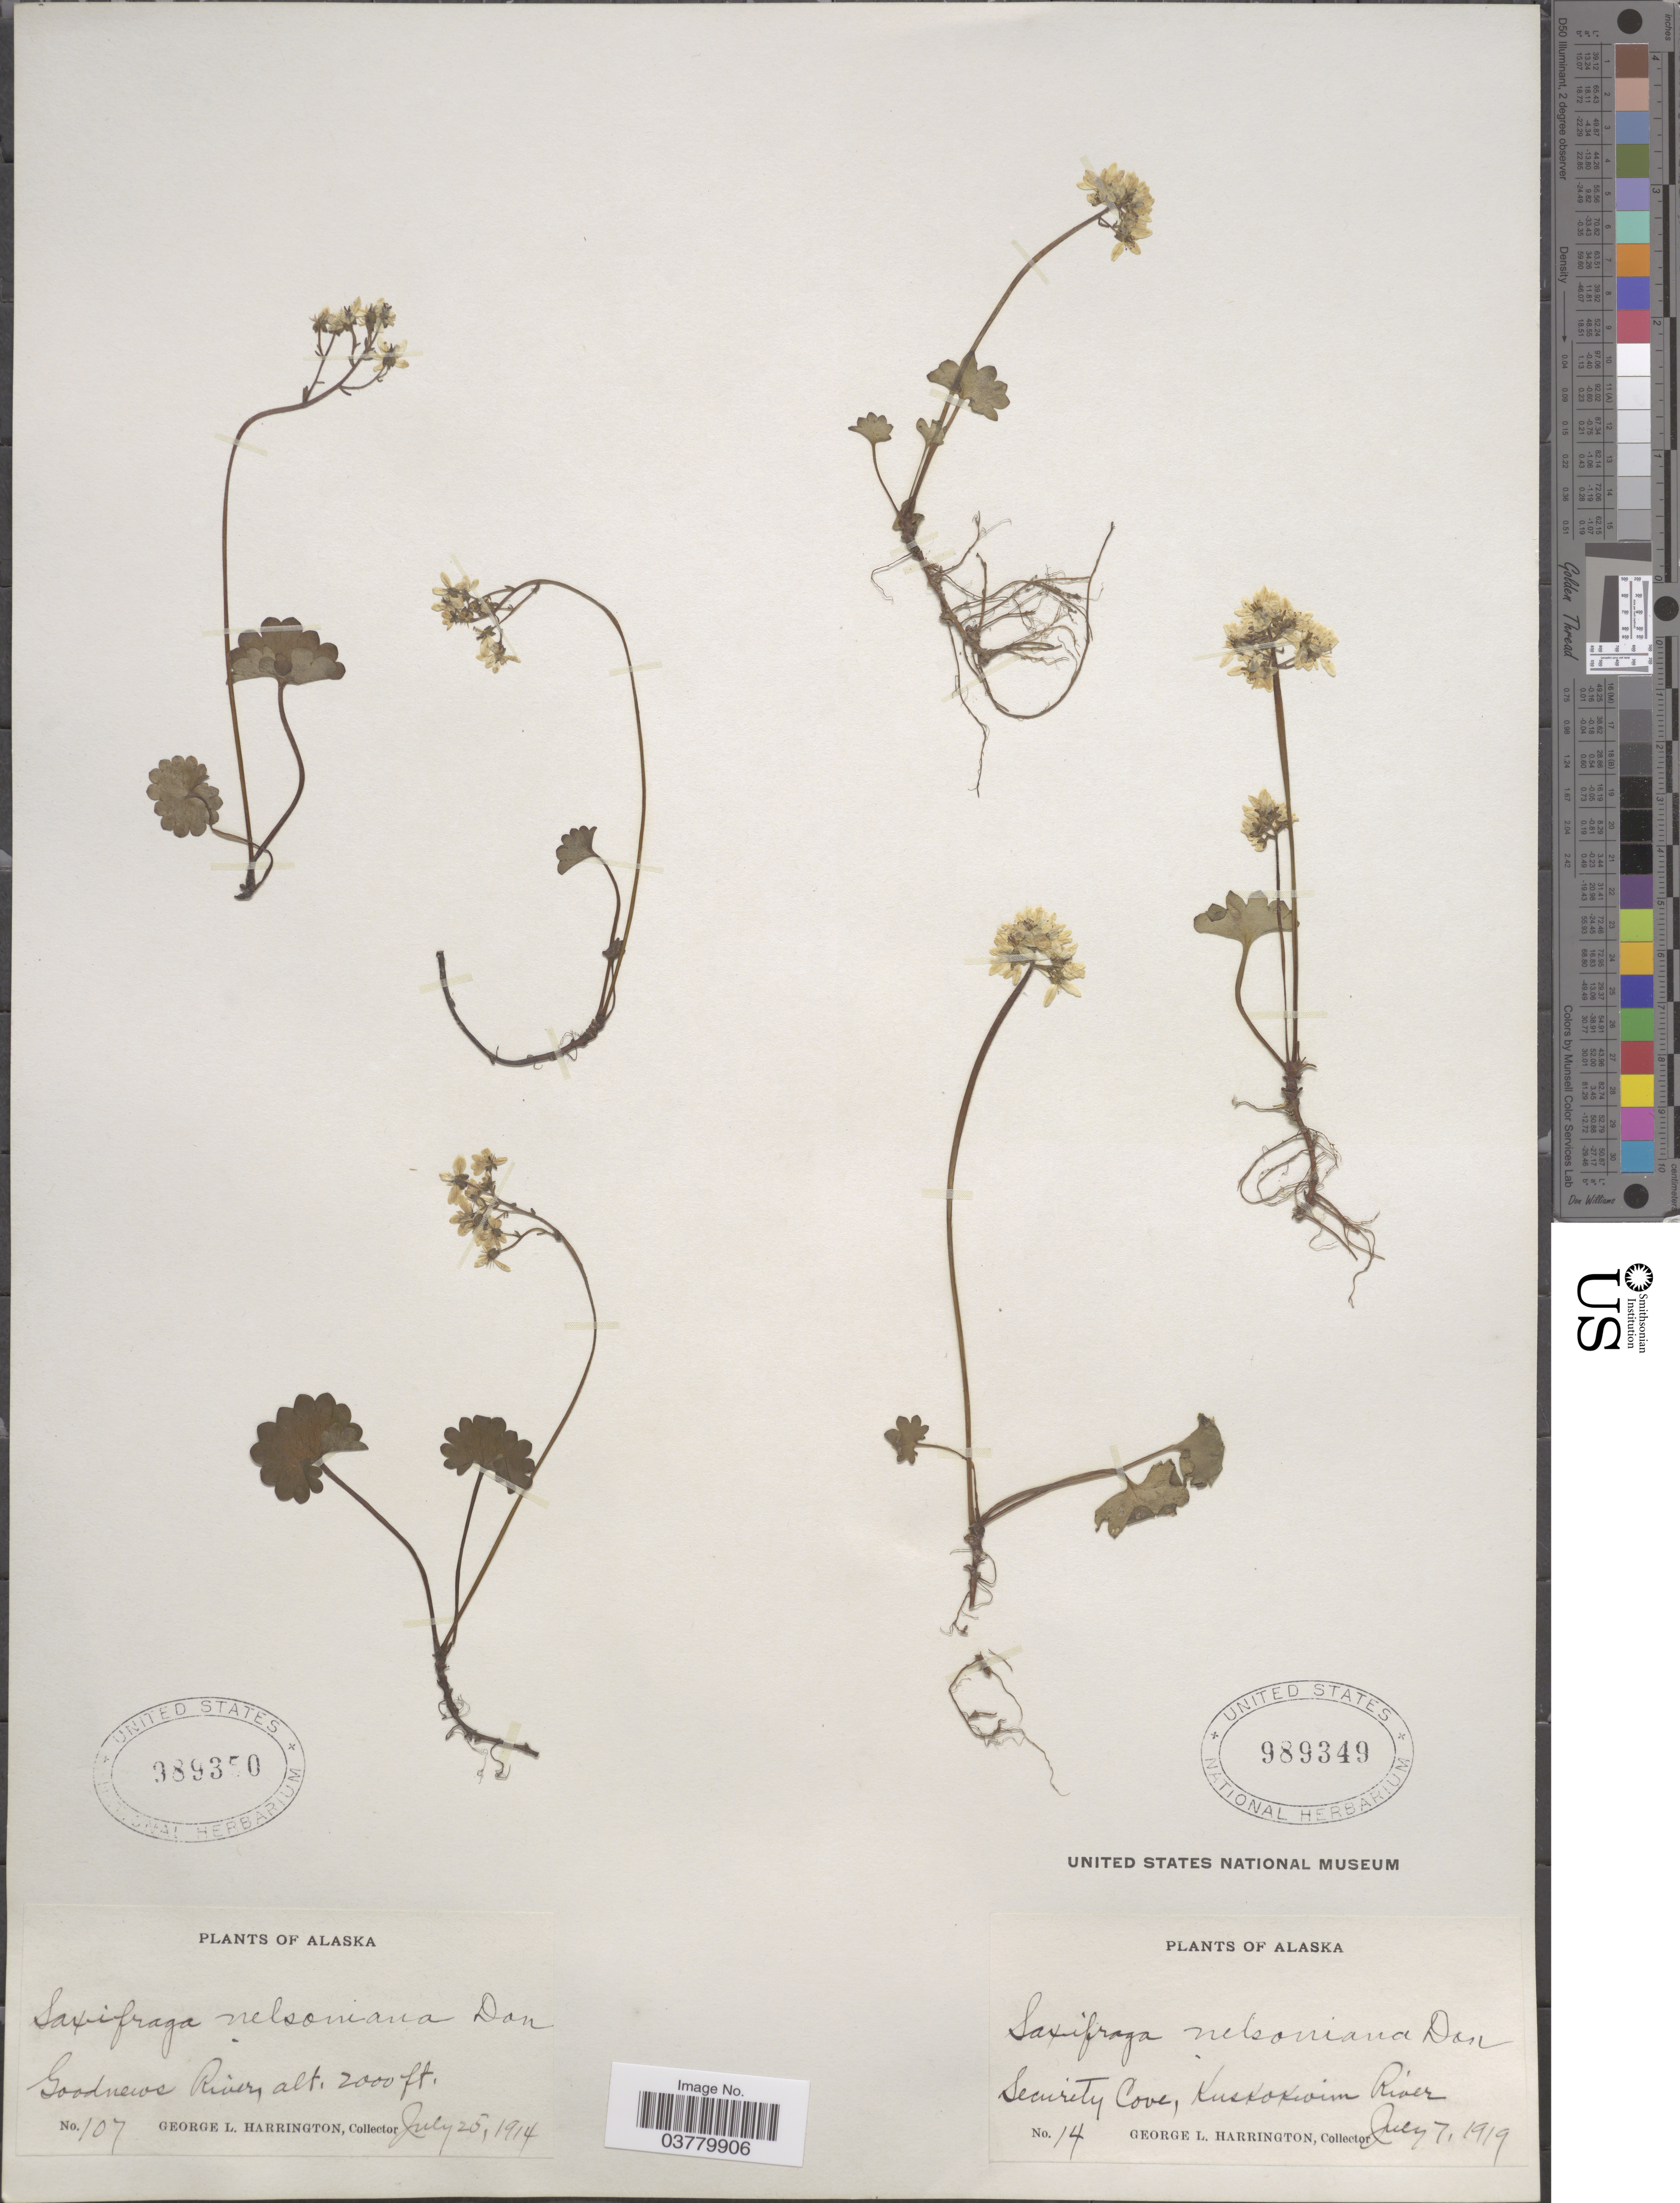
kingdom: Plantae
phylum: Tracheophyta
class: Magnoliopsida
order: Saxifragales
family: Saxifragaceae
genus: Micranthes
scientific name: Micranthes nelsoniana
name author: (D. Don) Small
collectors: G. Harrington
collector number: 14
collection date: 1919-07-07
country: United States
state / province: Alaska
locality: Security Cove, Kuskokwim River.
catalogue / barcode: US 989349-2